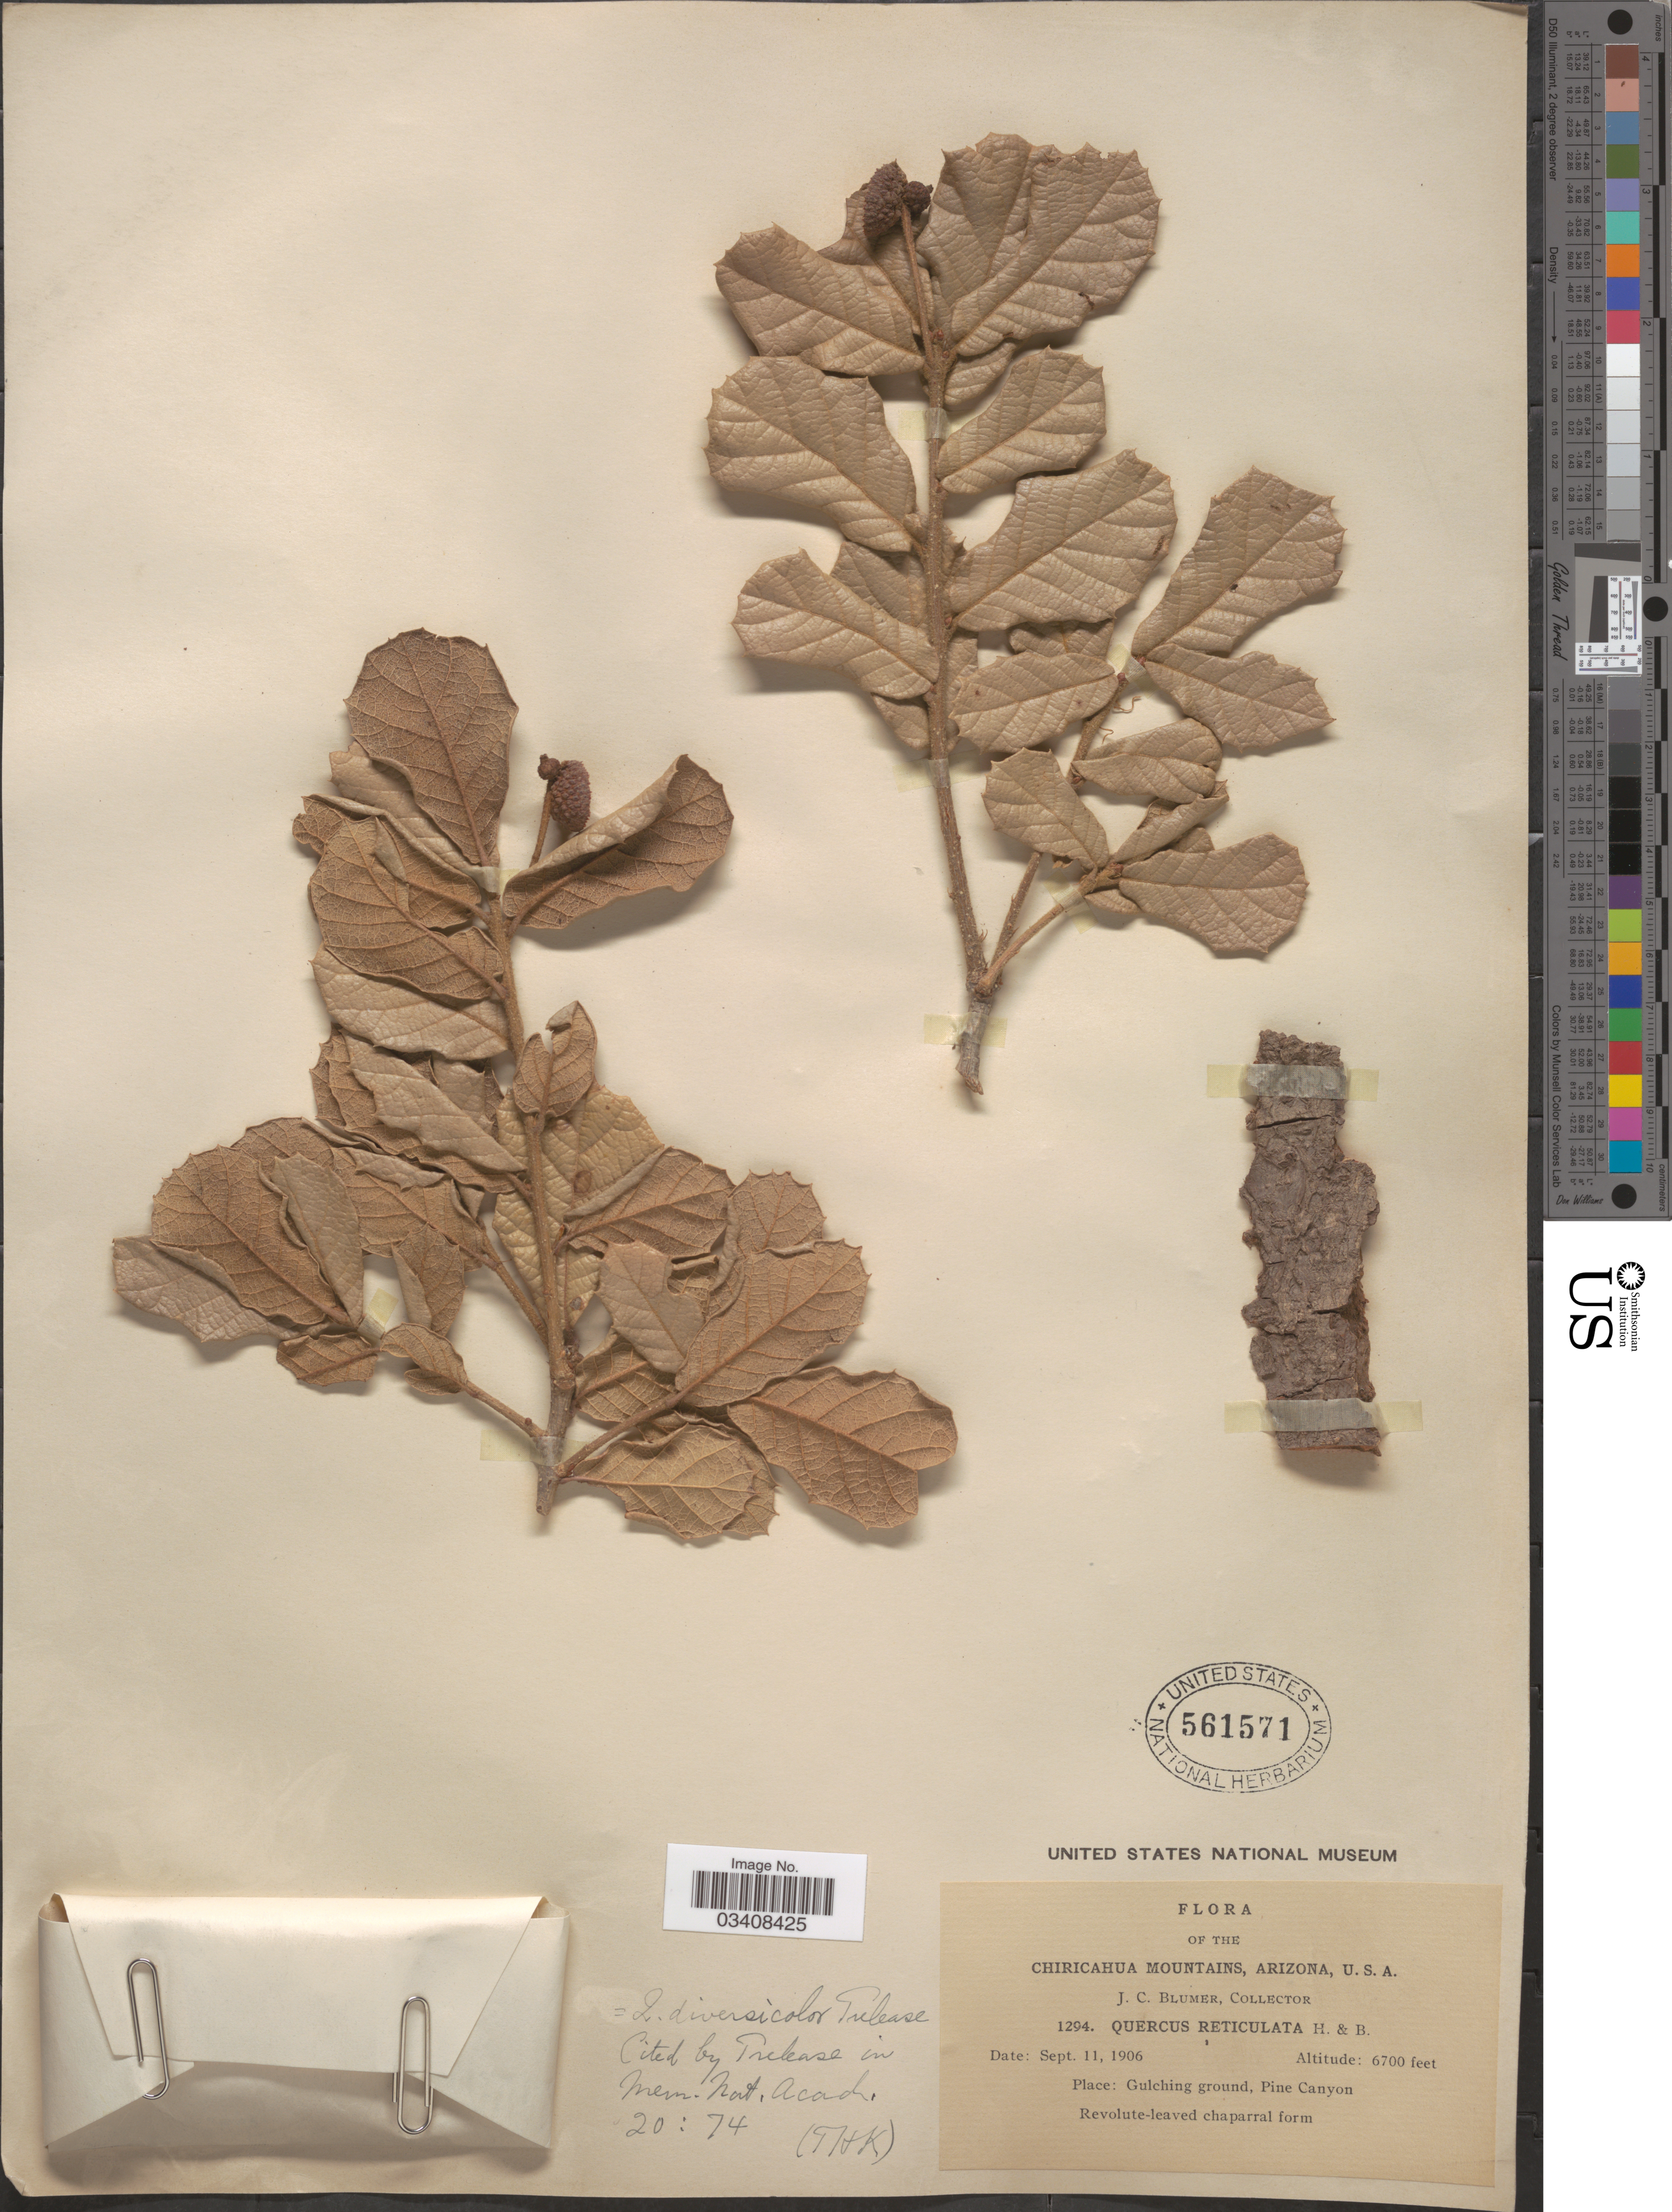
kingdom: Plantae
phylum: Tracheophyta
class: Magnoliopsida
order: Fagales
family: Fagaceae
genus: Quercus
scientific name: Quercus rugosa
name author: Née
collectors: J. C. Blumer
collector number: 1294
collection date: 1906-09-11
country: United States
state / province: Arizona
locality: Chiricahua Mountains. Place: Gulching ground, Pine Canyon.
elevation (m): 2042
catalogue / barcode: US 561571